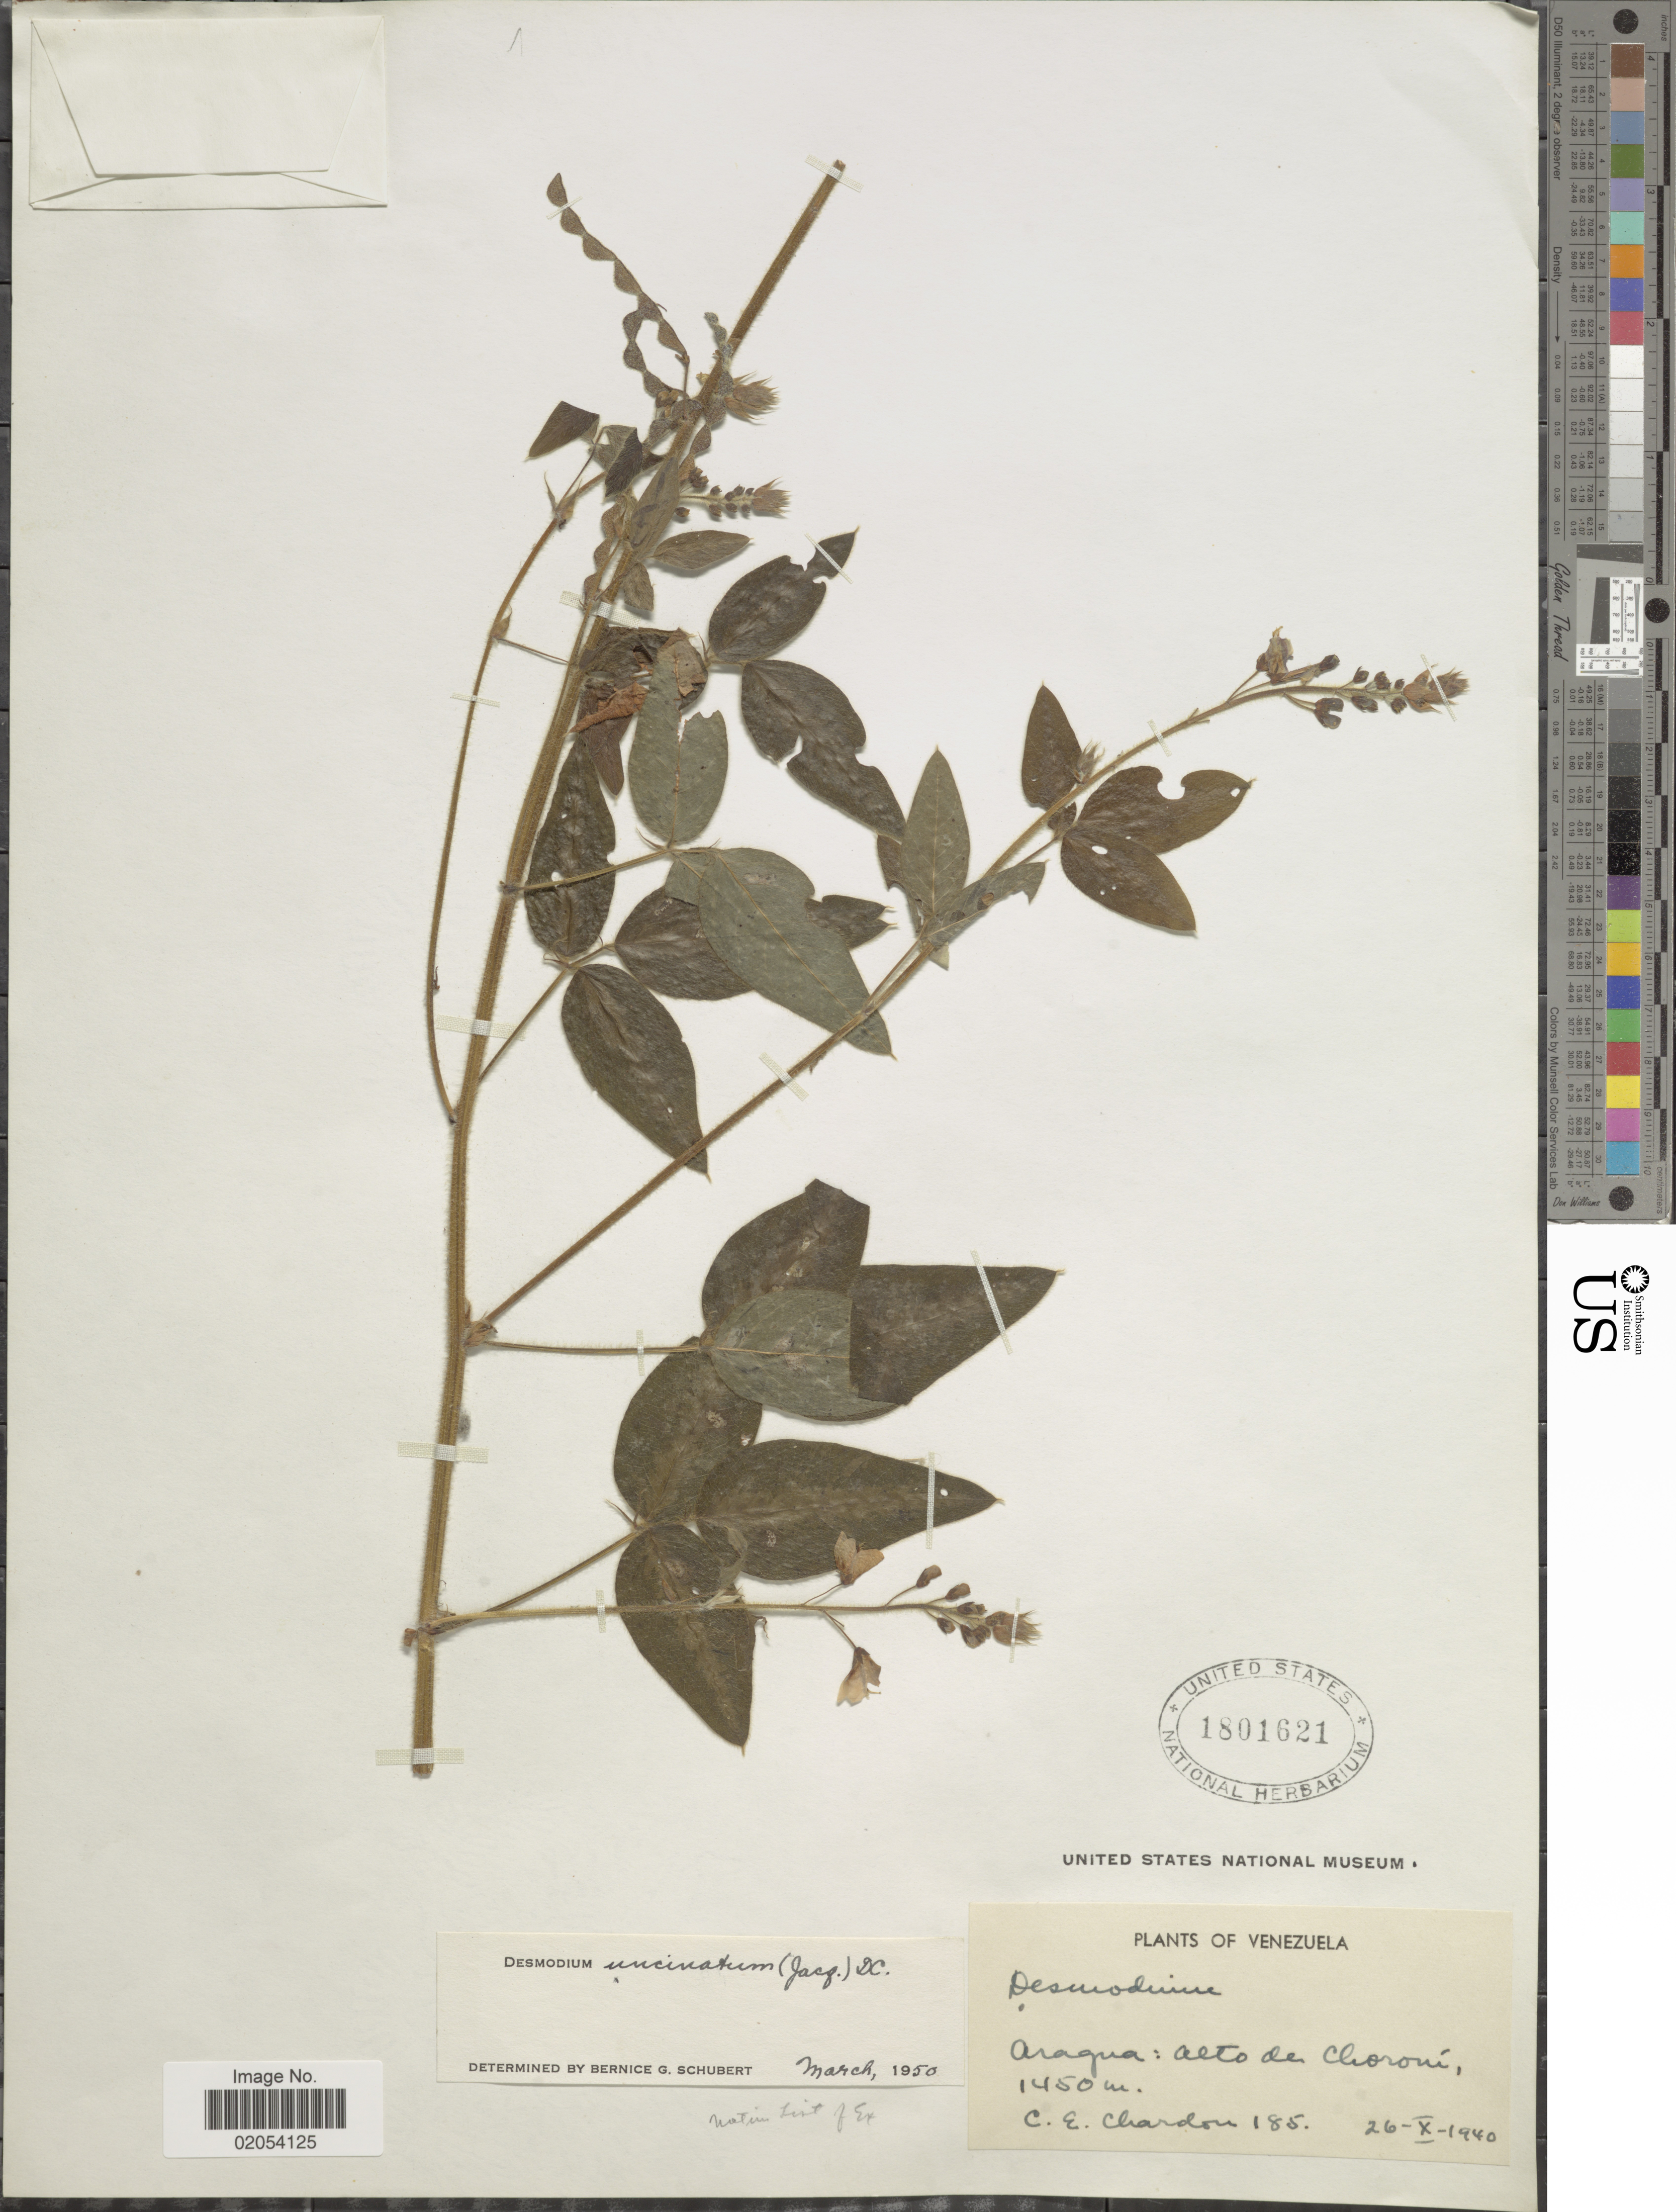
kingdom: Plantae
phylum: Tracheophyta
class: Magnoliopsida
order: Fabales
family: Fabaceae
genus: Desmodium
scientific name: Desmodium uncinatum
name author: (Jacq.) DC.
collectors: C. E. Chardón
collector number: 185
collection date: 1940-10-26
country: Venezuela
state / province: Aragua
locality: Alto de Charoni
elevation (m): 1450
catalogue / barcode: US 1801621